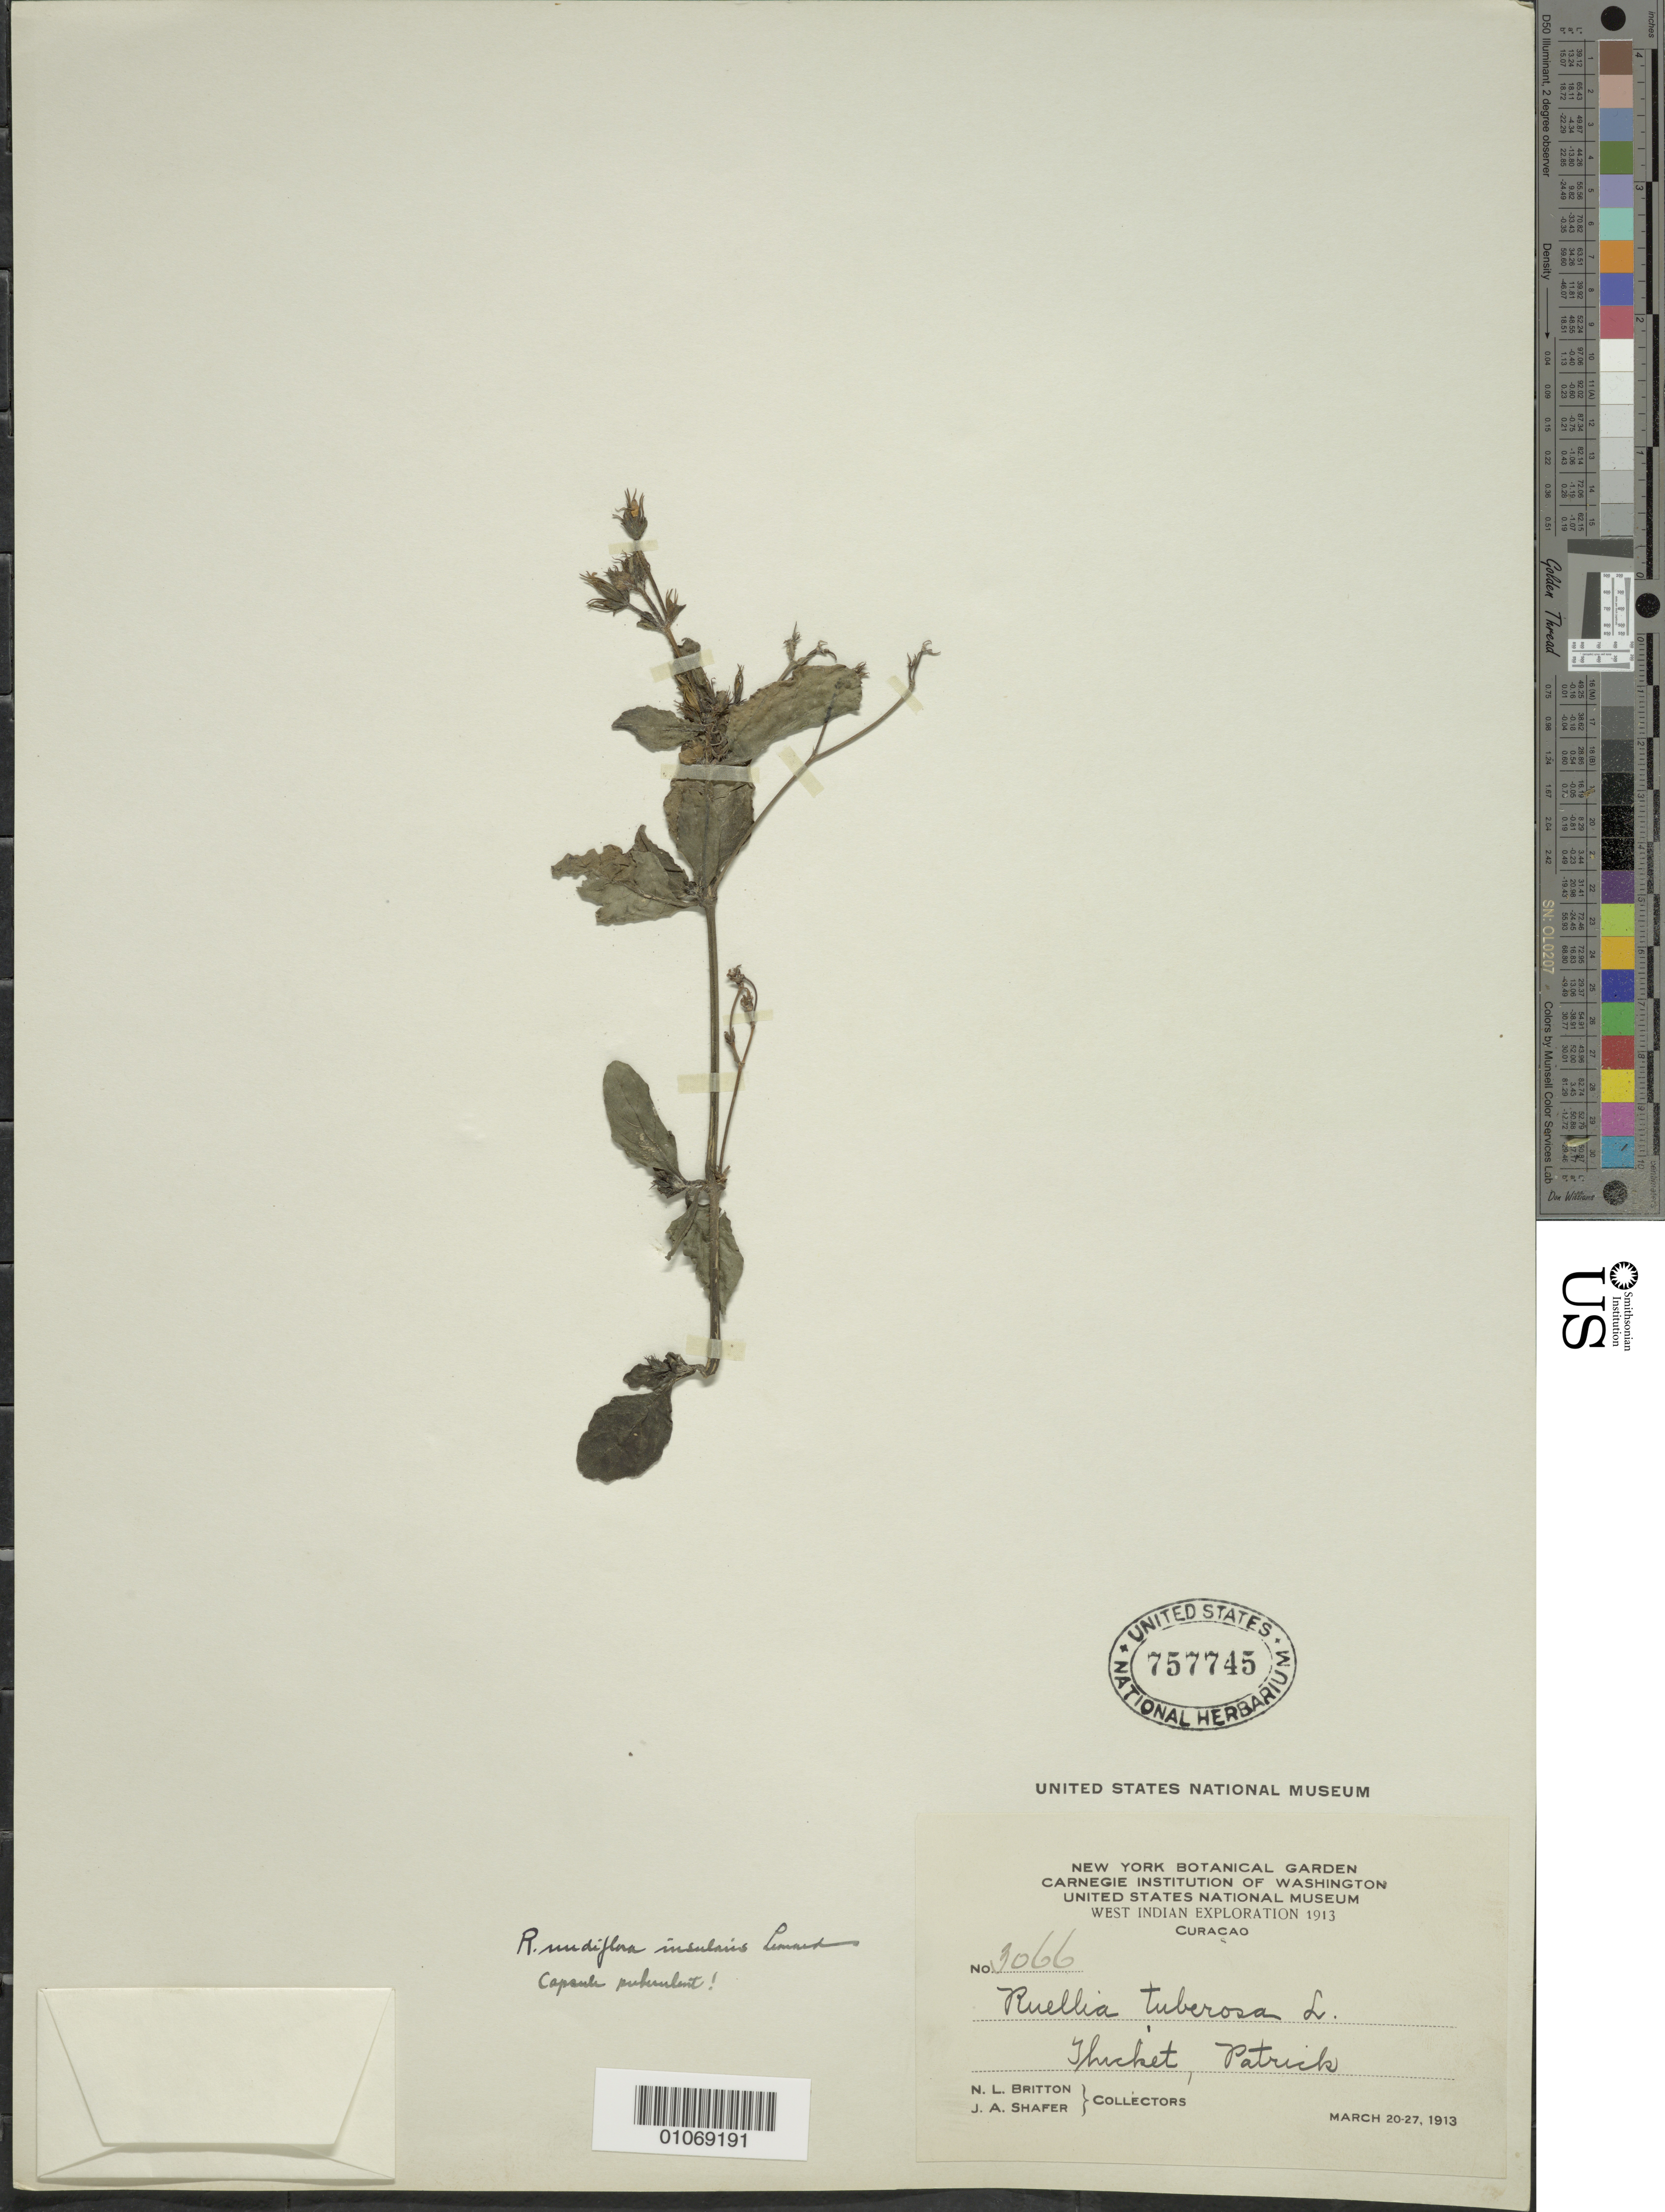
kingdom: Plantae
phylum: Tracheophyta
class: Magnoliopsida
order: Lamiales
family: Acanthaceae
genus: Ruellia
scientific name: Ruellia nudiflora var. insularis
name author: Leonard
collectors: N. Britton & J. A. Shafer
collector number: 3066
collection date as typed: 20 Mar 1913 to 27 Mar 1913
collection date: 1913-03-20/1913-03-27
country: Curaçao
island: Curaçao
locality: Thicket, Patrick.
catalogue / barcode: US 757745